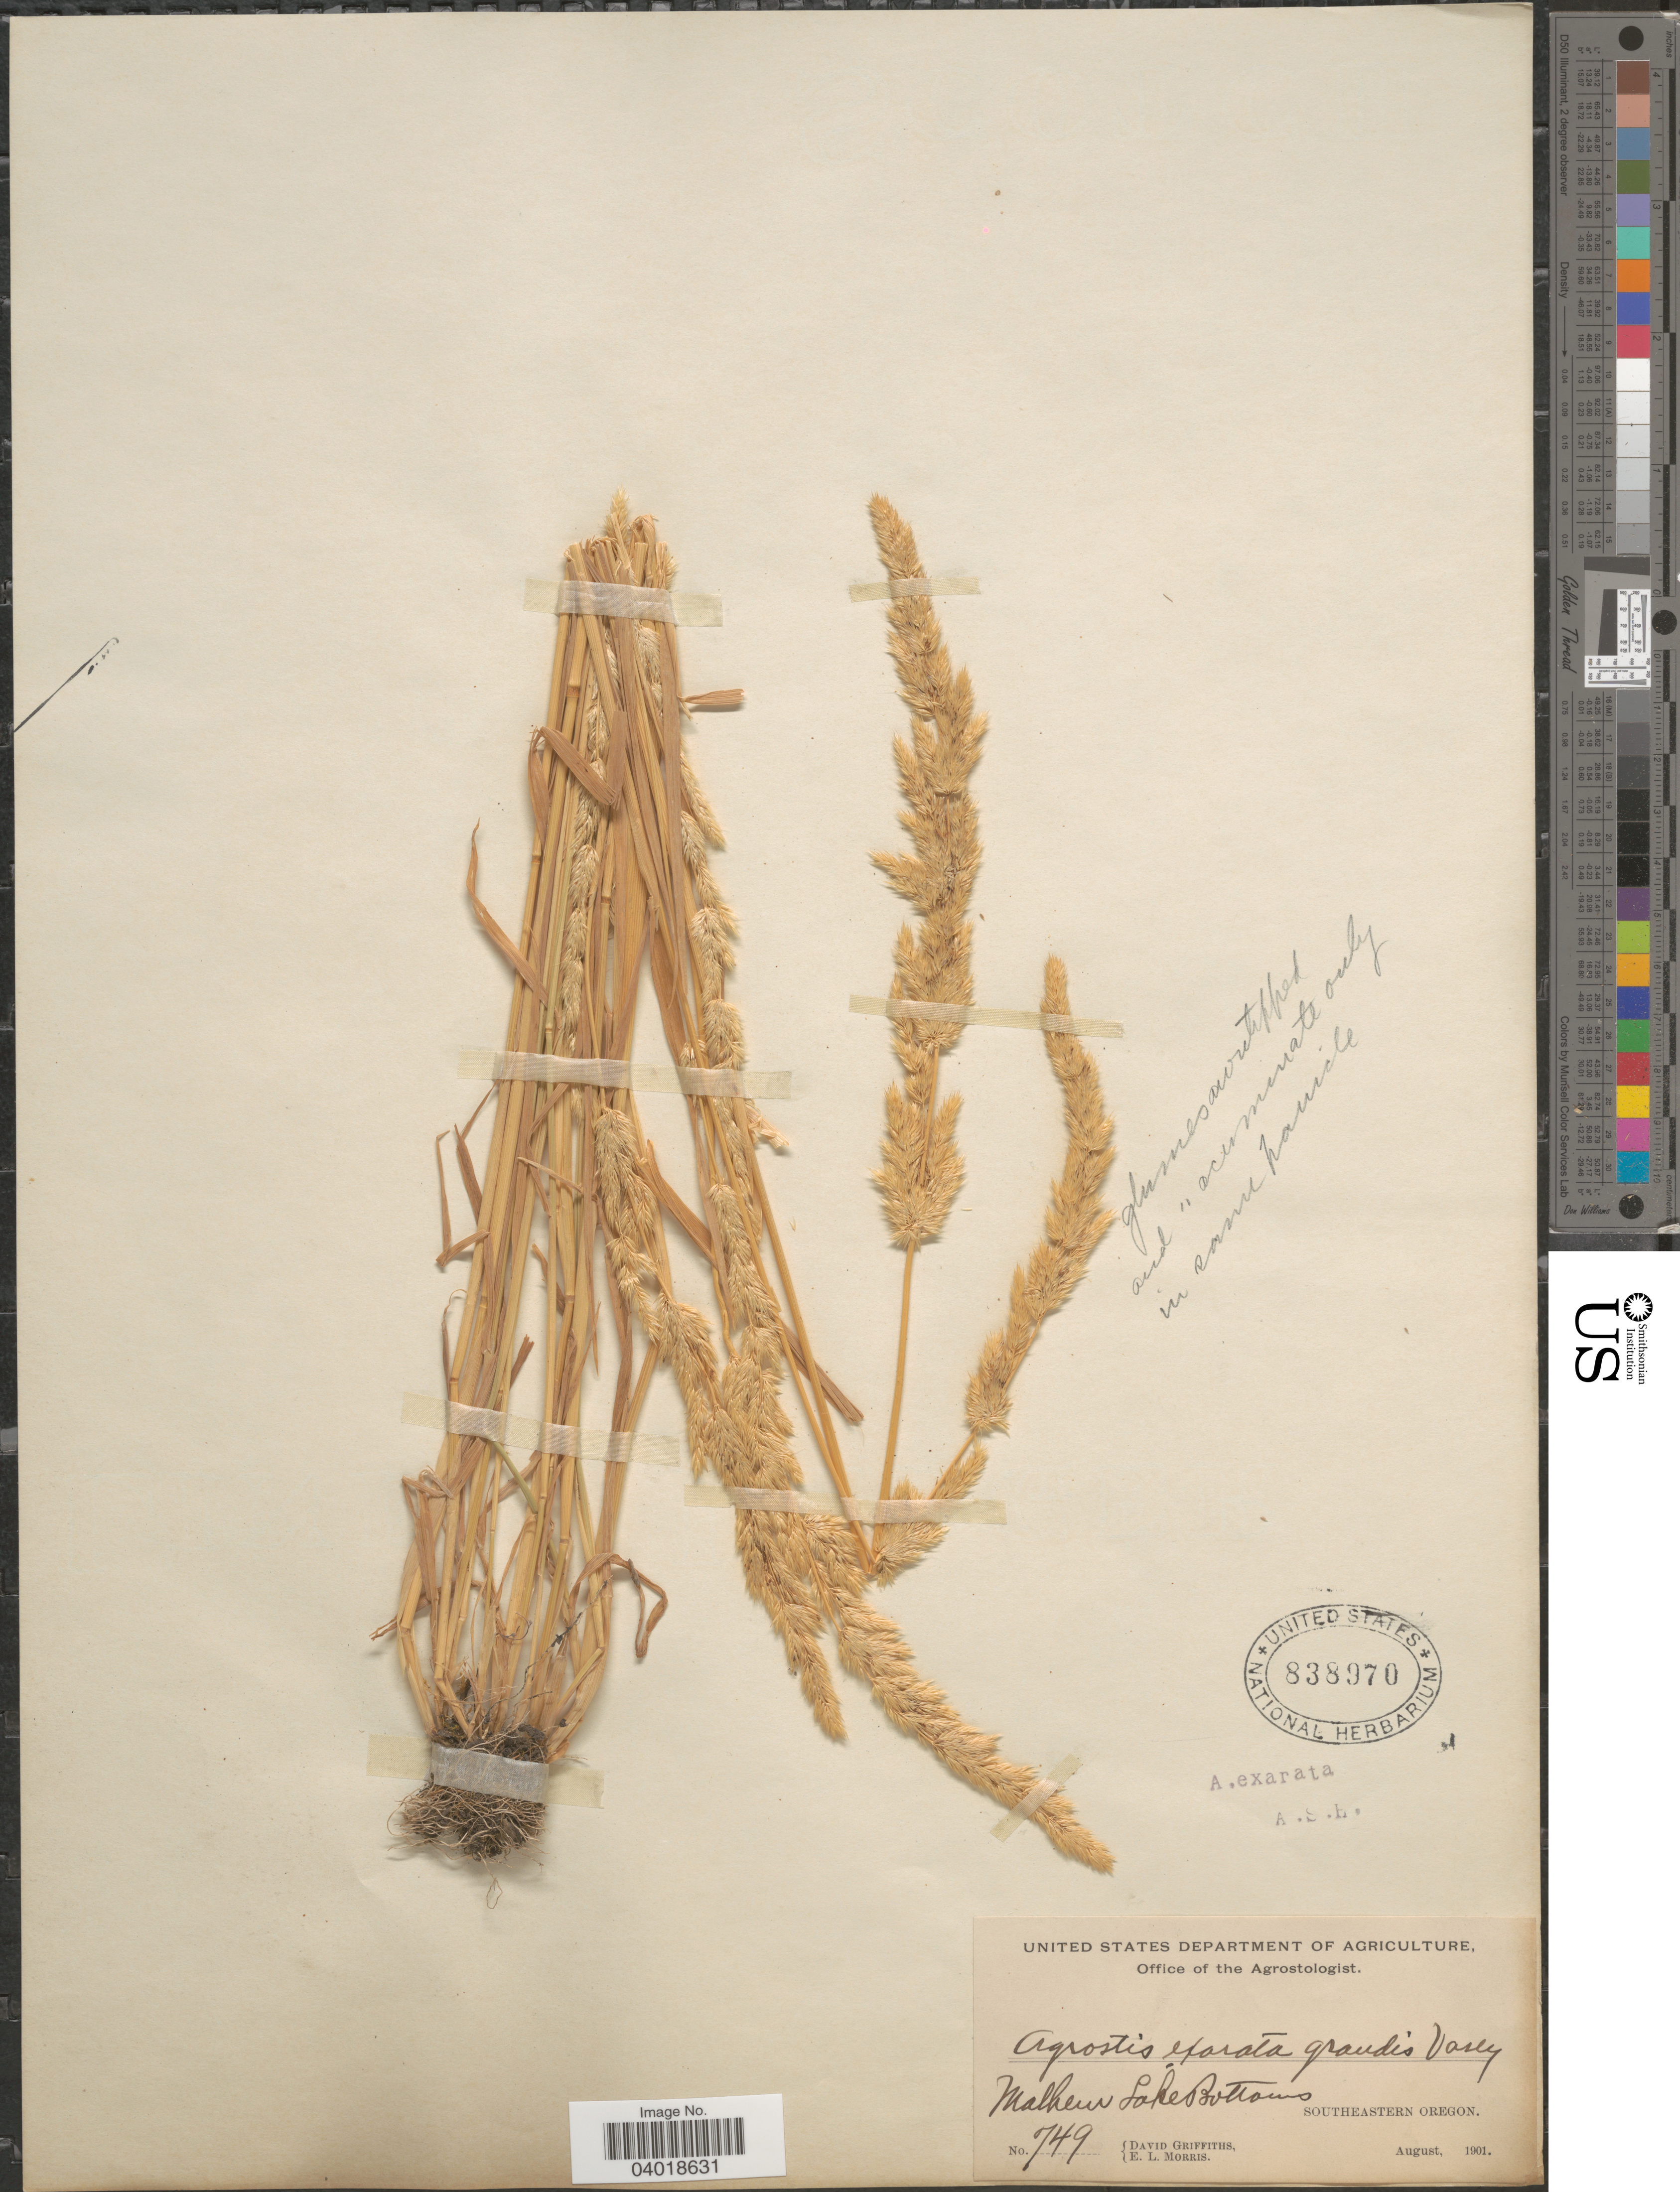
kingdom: Plantae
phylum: Tracheophyta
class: Liliopsida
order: Poales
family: Poaceae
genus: Agrostis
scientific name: Agrostis exarata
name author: Trin.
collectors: D. Griffiths & E. Morris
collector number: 749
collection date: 1901-08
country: United States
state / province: Oregon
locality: Malheur Lake Bottoms. Southeastern Oregon.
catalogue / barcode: US 838970